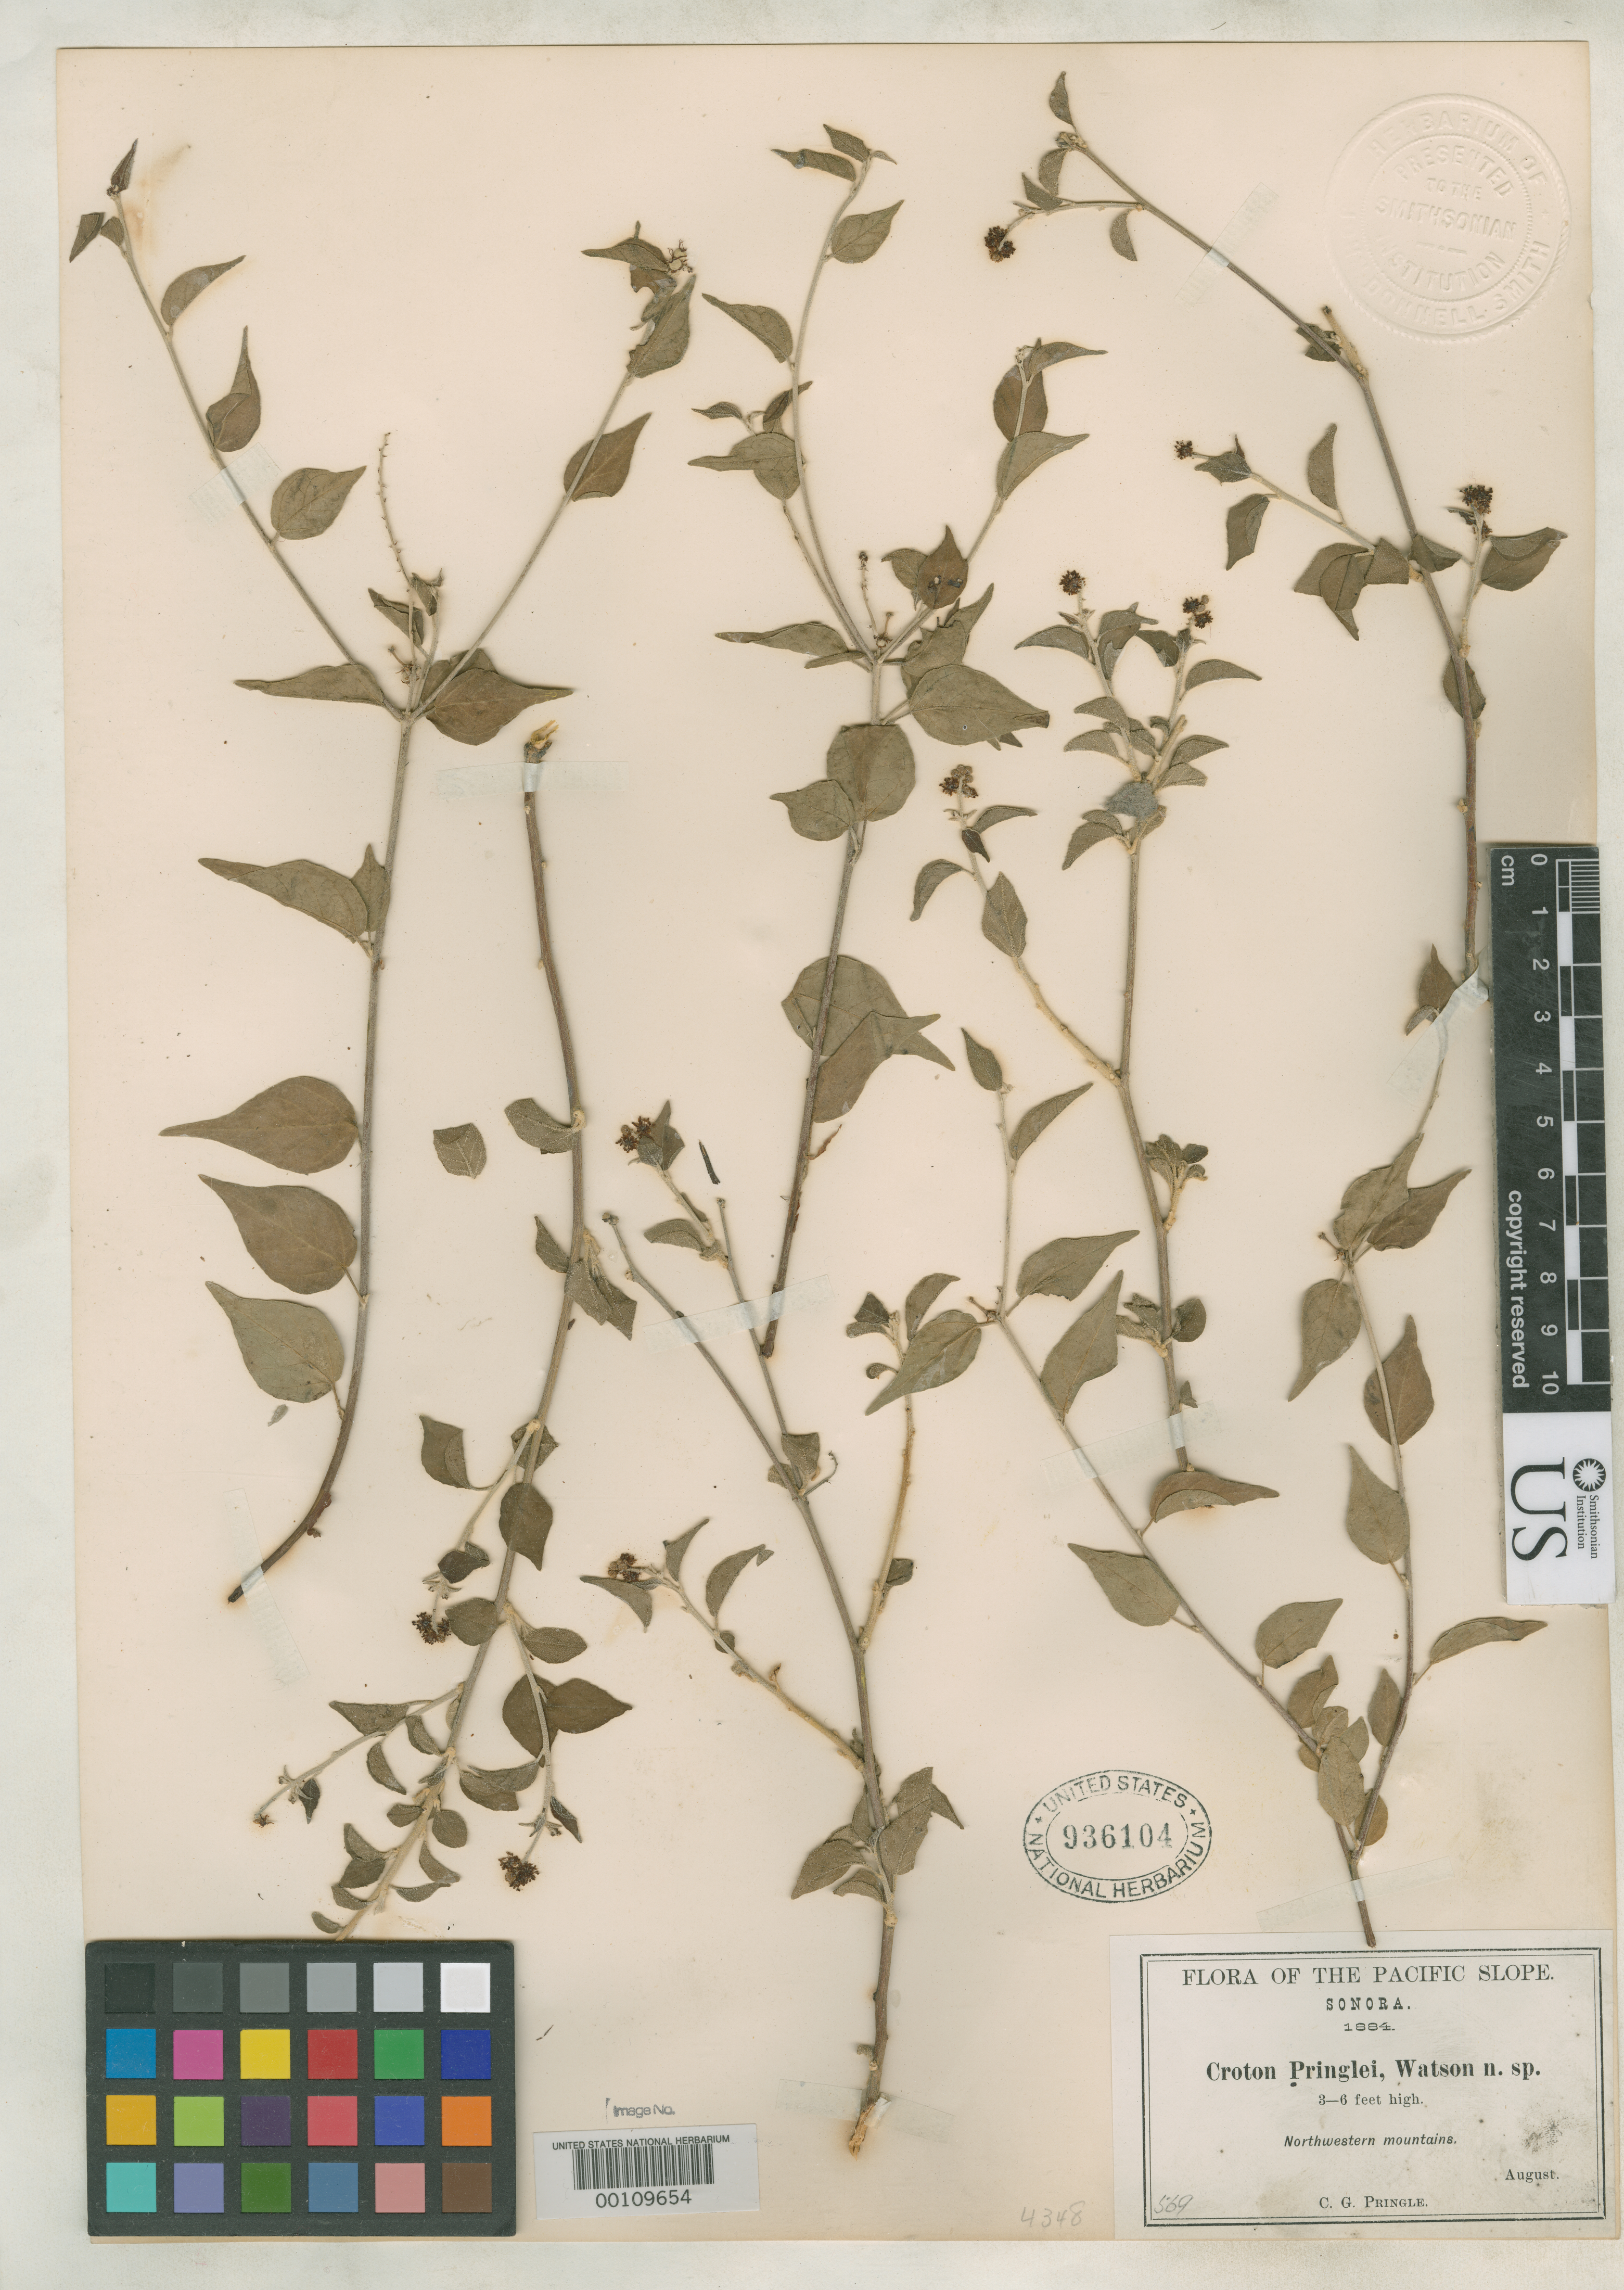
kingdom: Plantae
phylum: Tracheophyta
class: Magnoliopsida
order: Malpighiales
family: Euphorbiaceae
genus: Croton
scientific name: Croton pringlei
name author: S. Watson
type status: Type Collection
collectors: C. G. Pringle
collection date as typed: Aug 1884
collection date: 1884-08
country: Mexico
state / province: Sonora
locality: Northwestern Mountains.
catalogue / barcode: US 936104